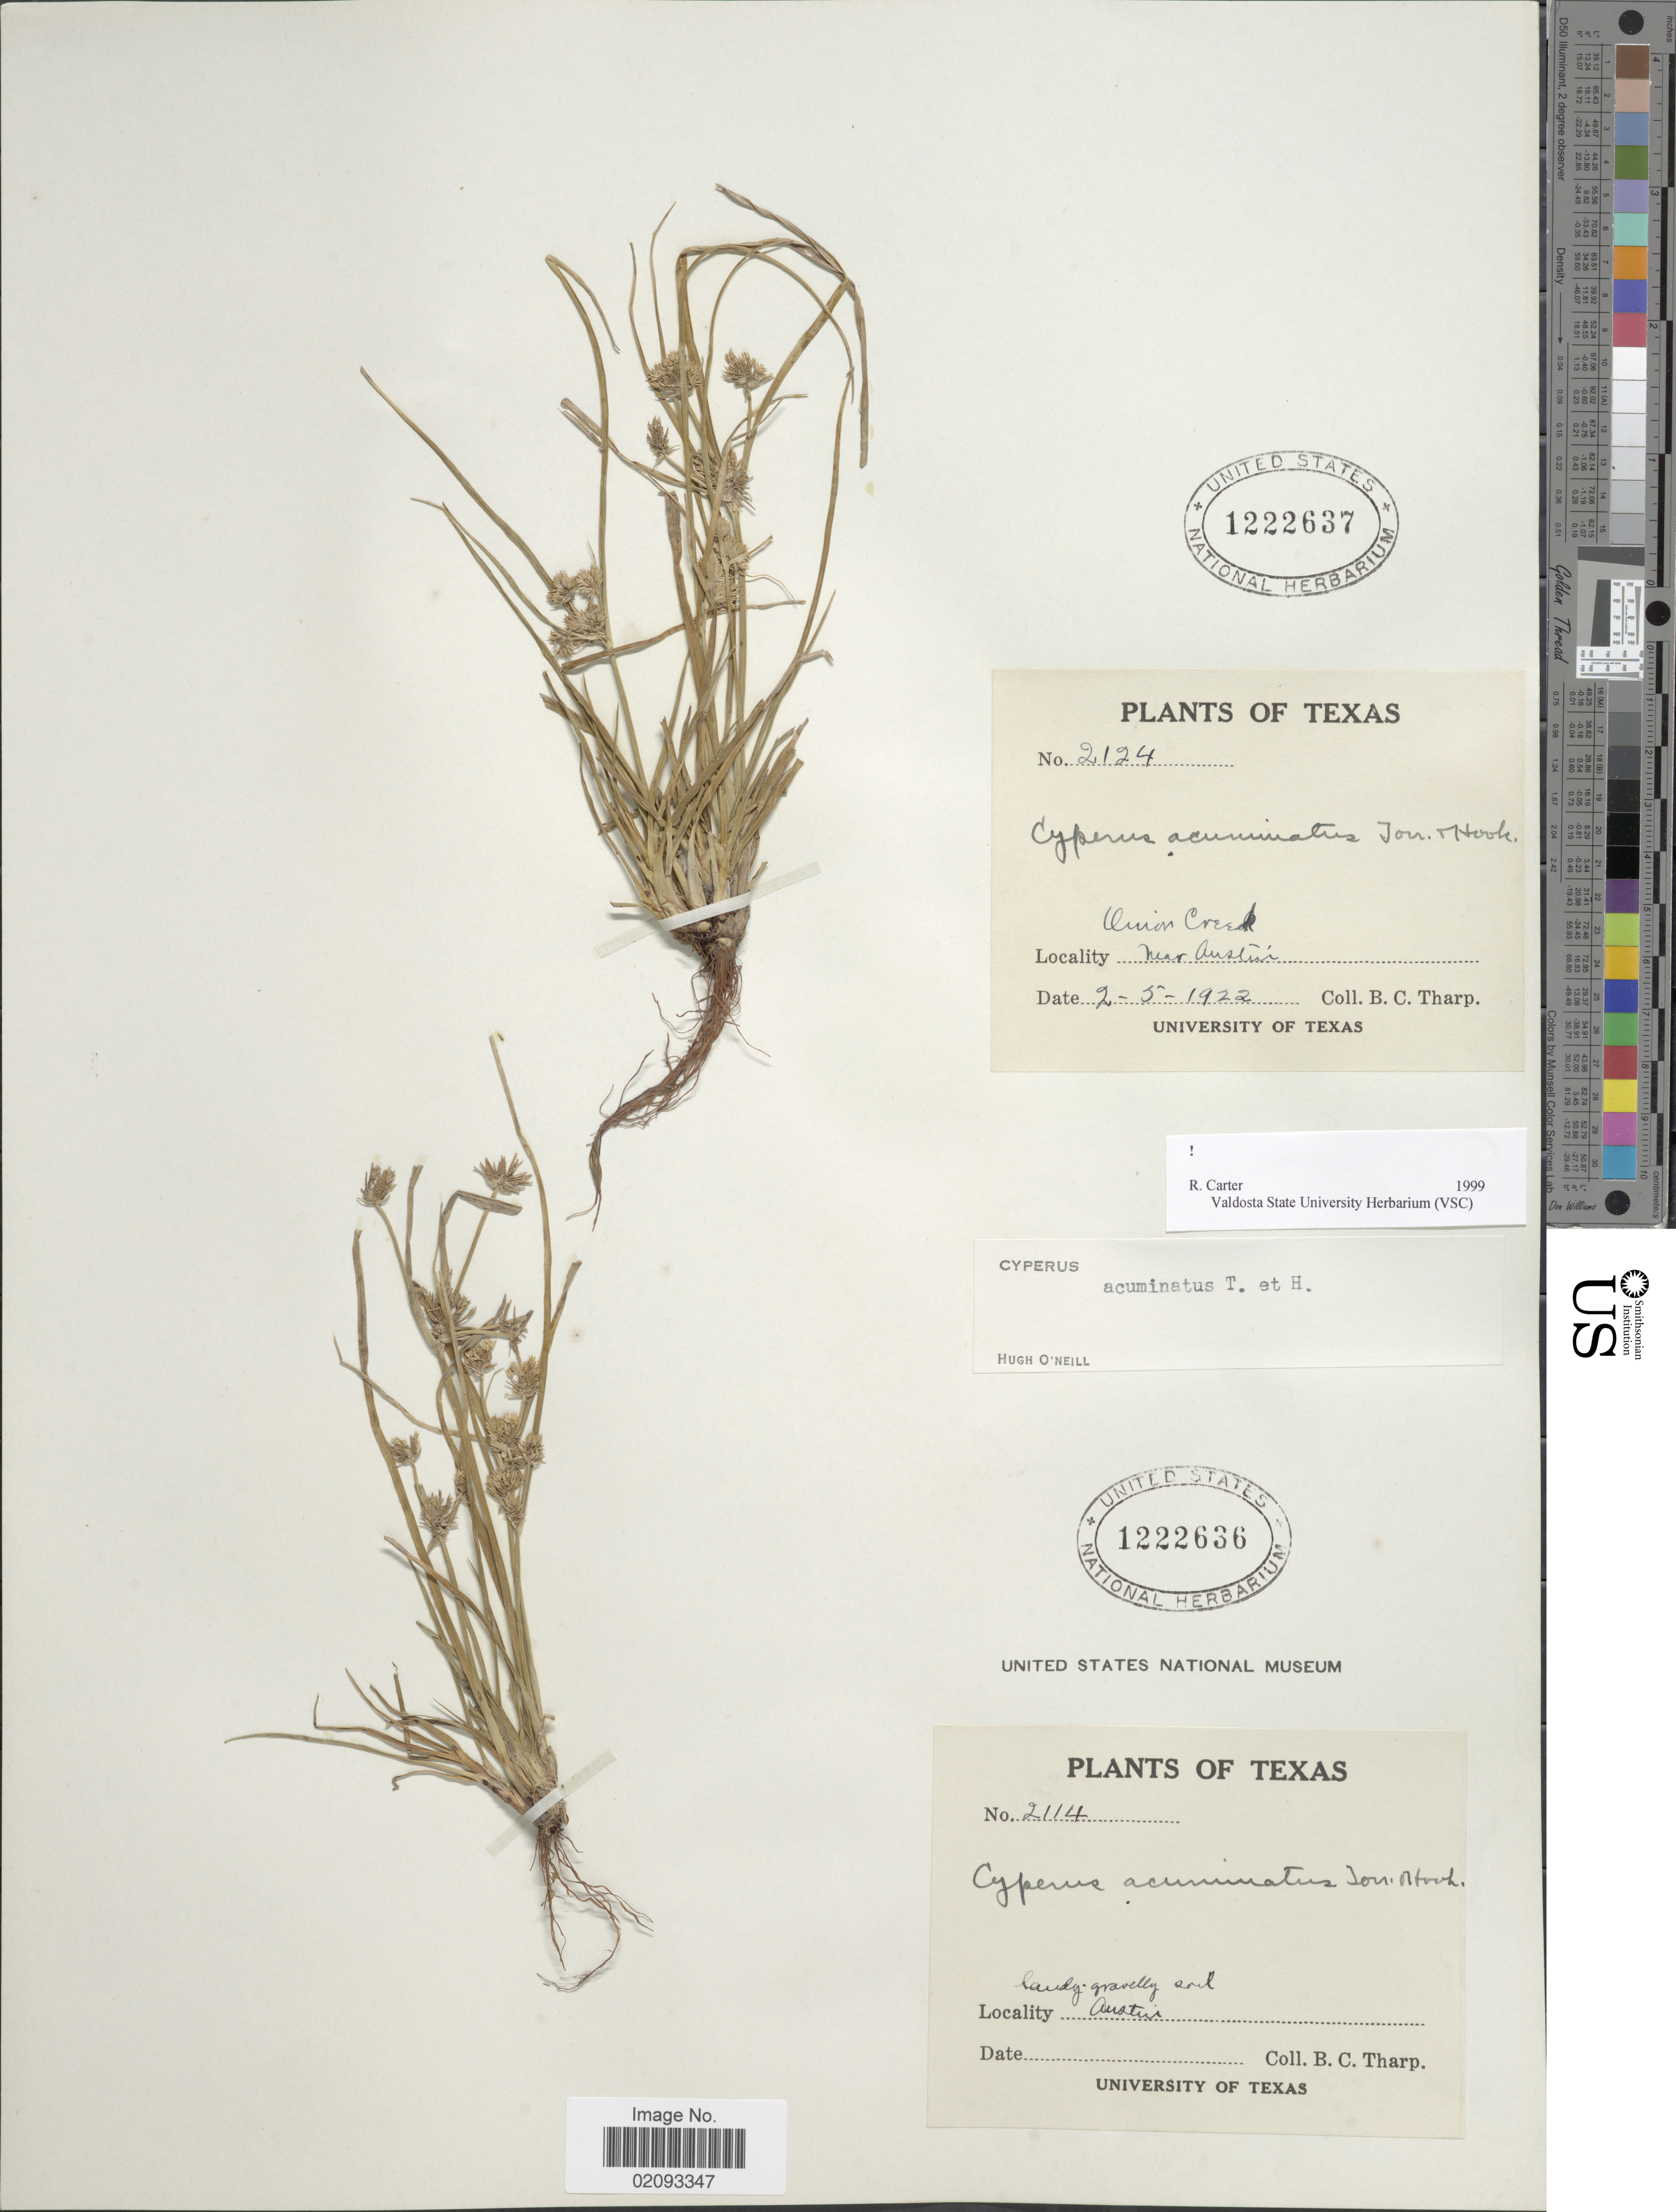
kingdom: Plantae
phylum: Tracheophyta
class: Liliopsida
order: Poales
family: Cyperaceae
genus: Cyperus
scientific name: Cyperus acuminatus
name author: Torr. & Hook.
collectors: B. C. Tharp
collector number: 2114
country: United States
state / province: Texas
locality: Austin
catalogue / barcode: US 1222636